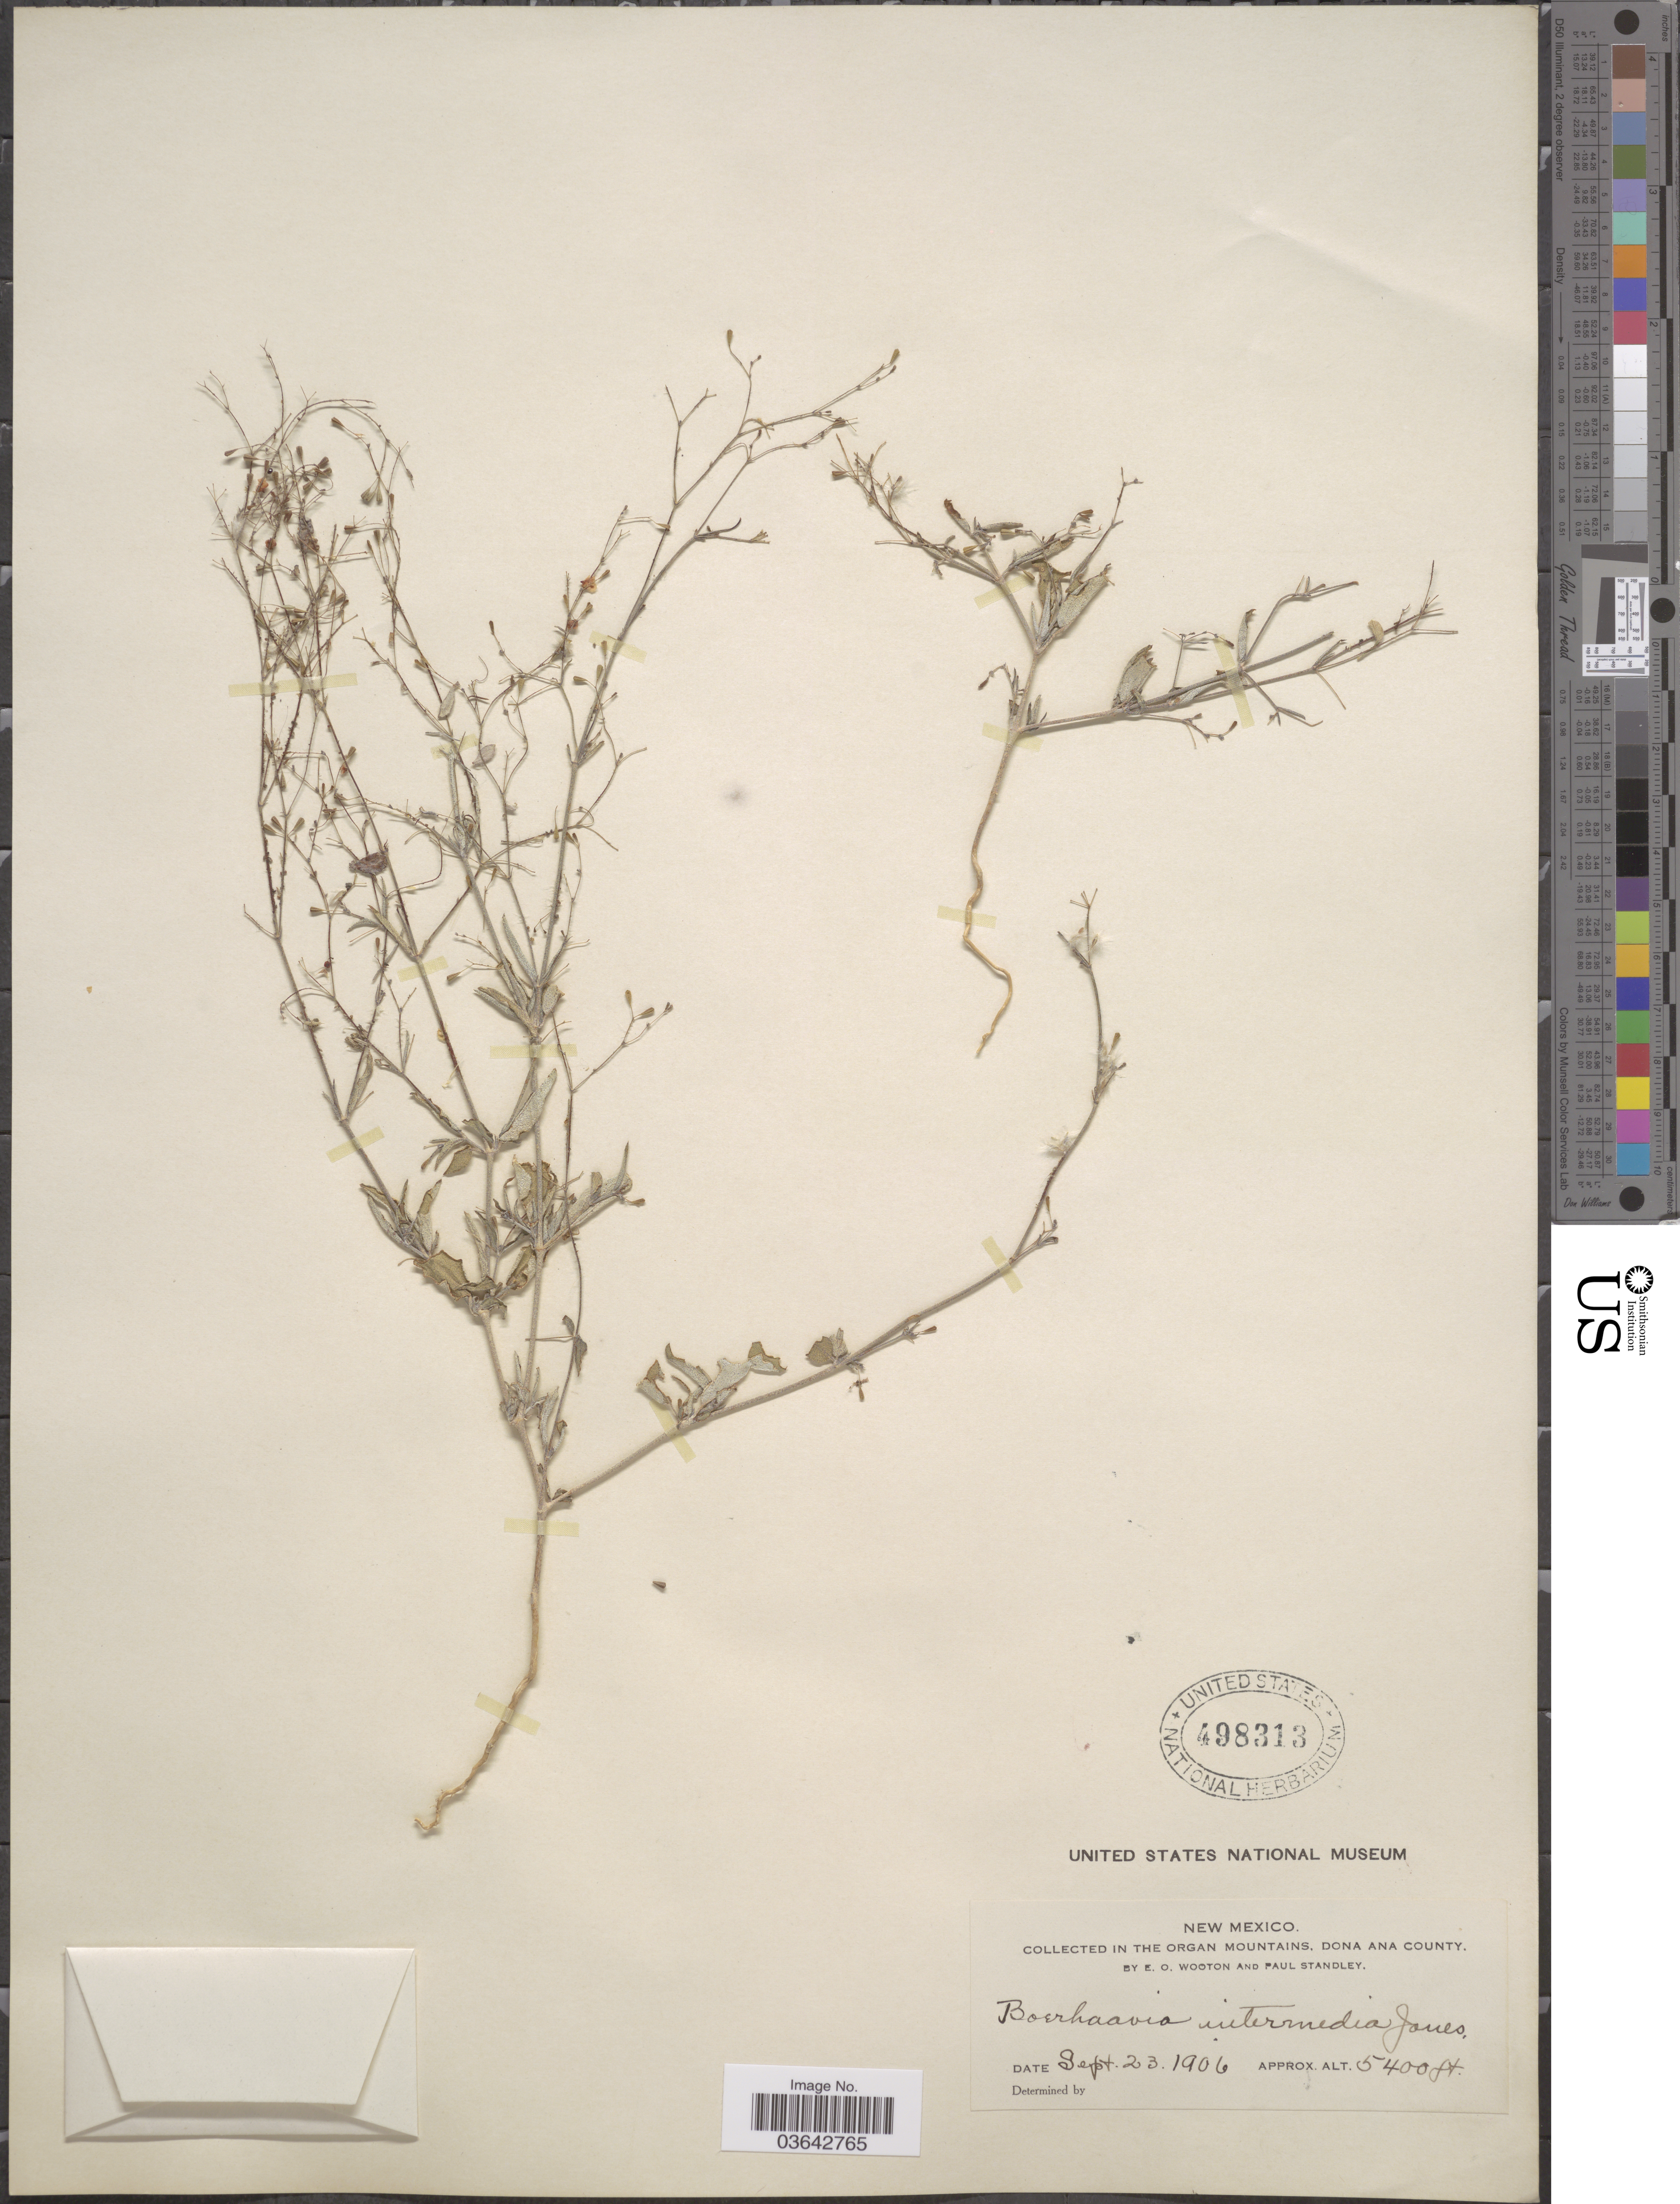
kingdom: Plantae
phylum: Tracheophyta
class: Magnoliopsida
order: Caryophyllales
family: Nyctaginaceae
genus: Boerhavia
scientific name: Boerhavia intermedia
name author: M.E. Jones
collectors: E. O. Wooton & P. C. Standley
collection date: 1906-09-23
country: United States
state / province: New Mexico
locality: The Organ Mountains, Dona Ana County.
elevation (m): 1646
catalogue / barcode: US 498313